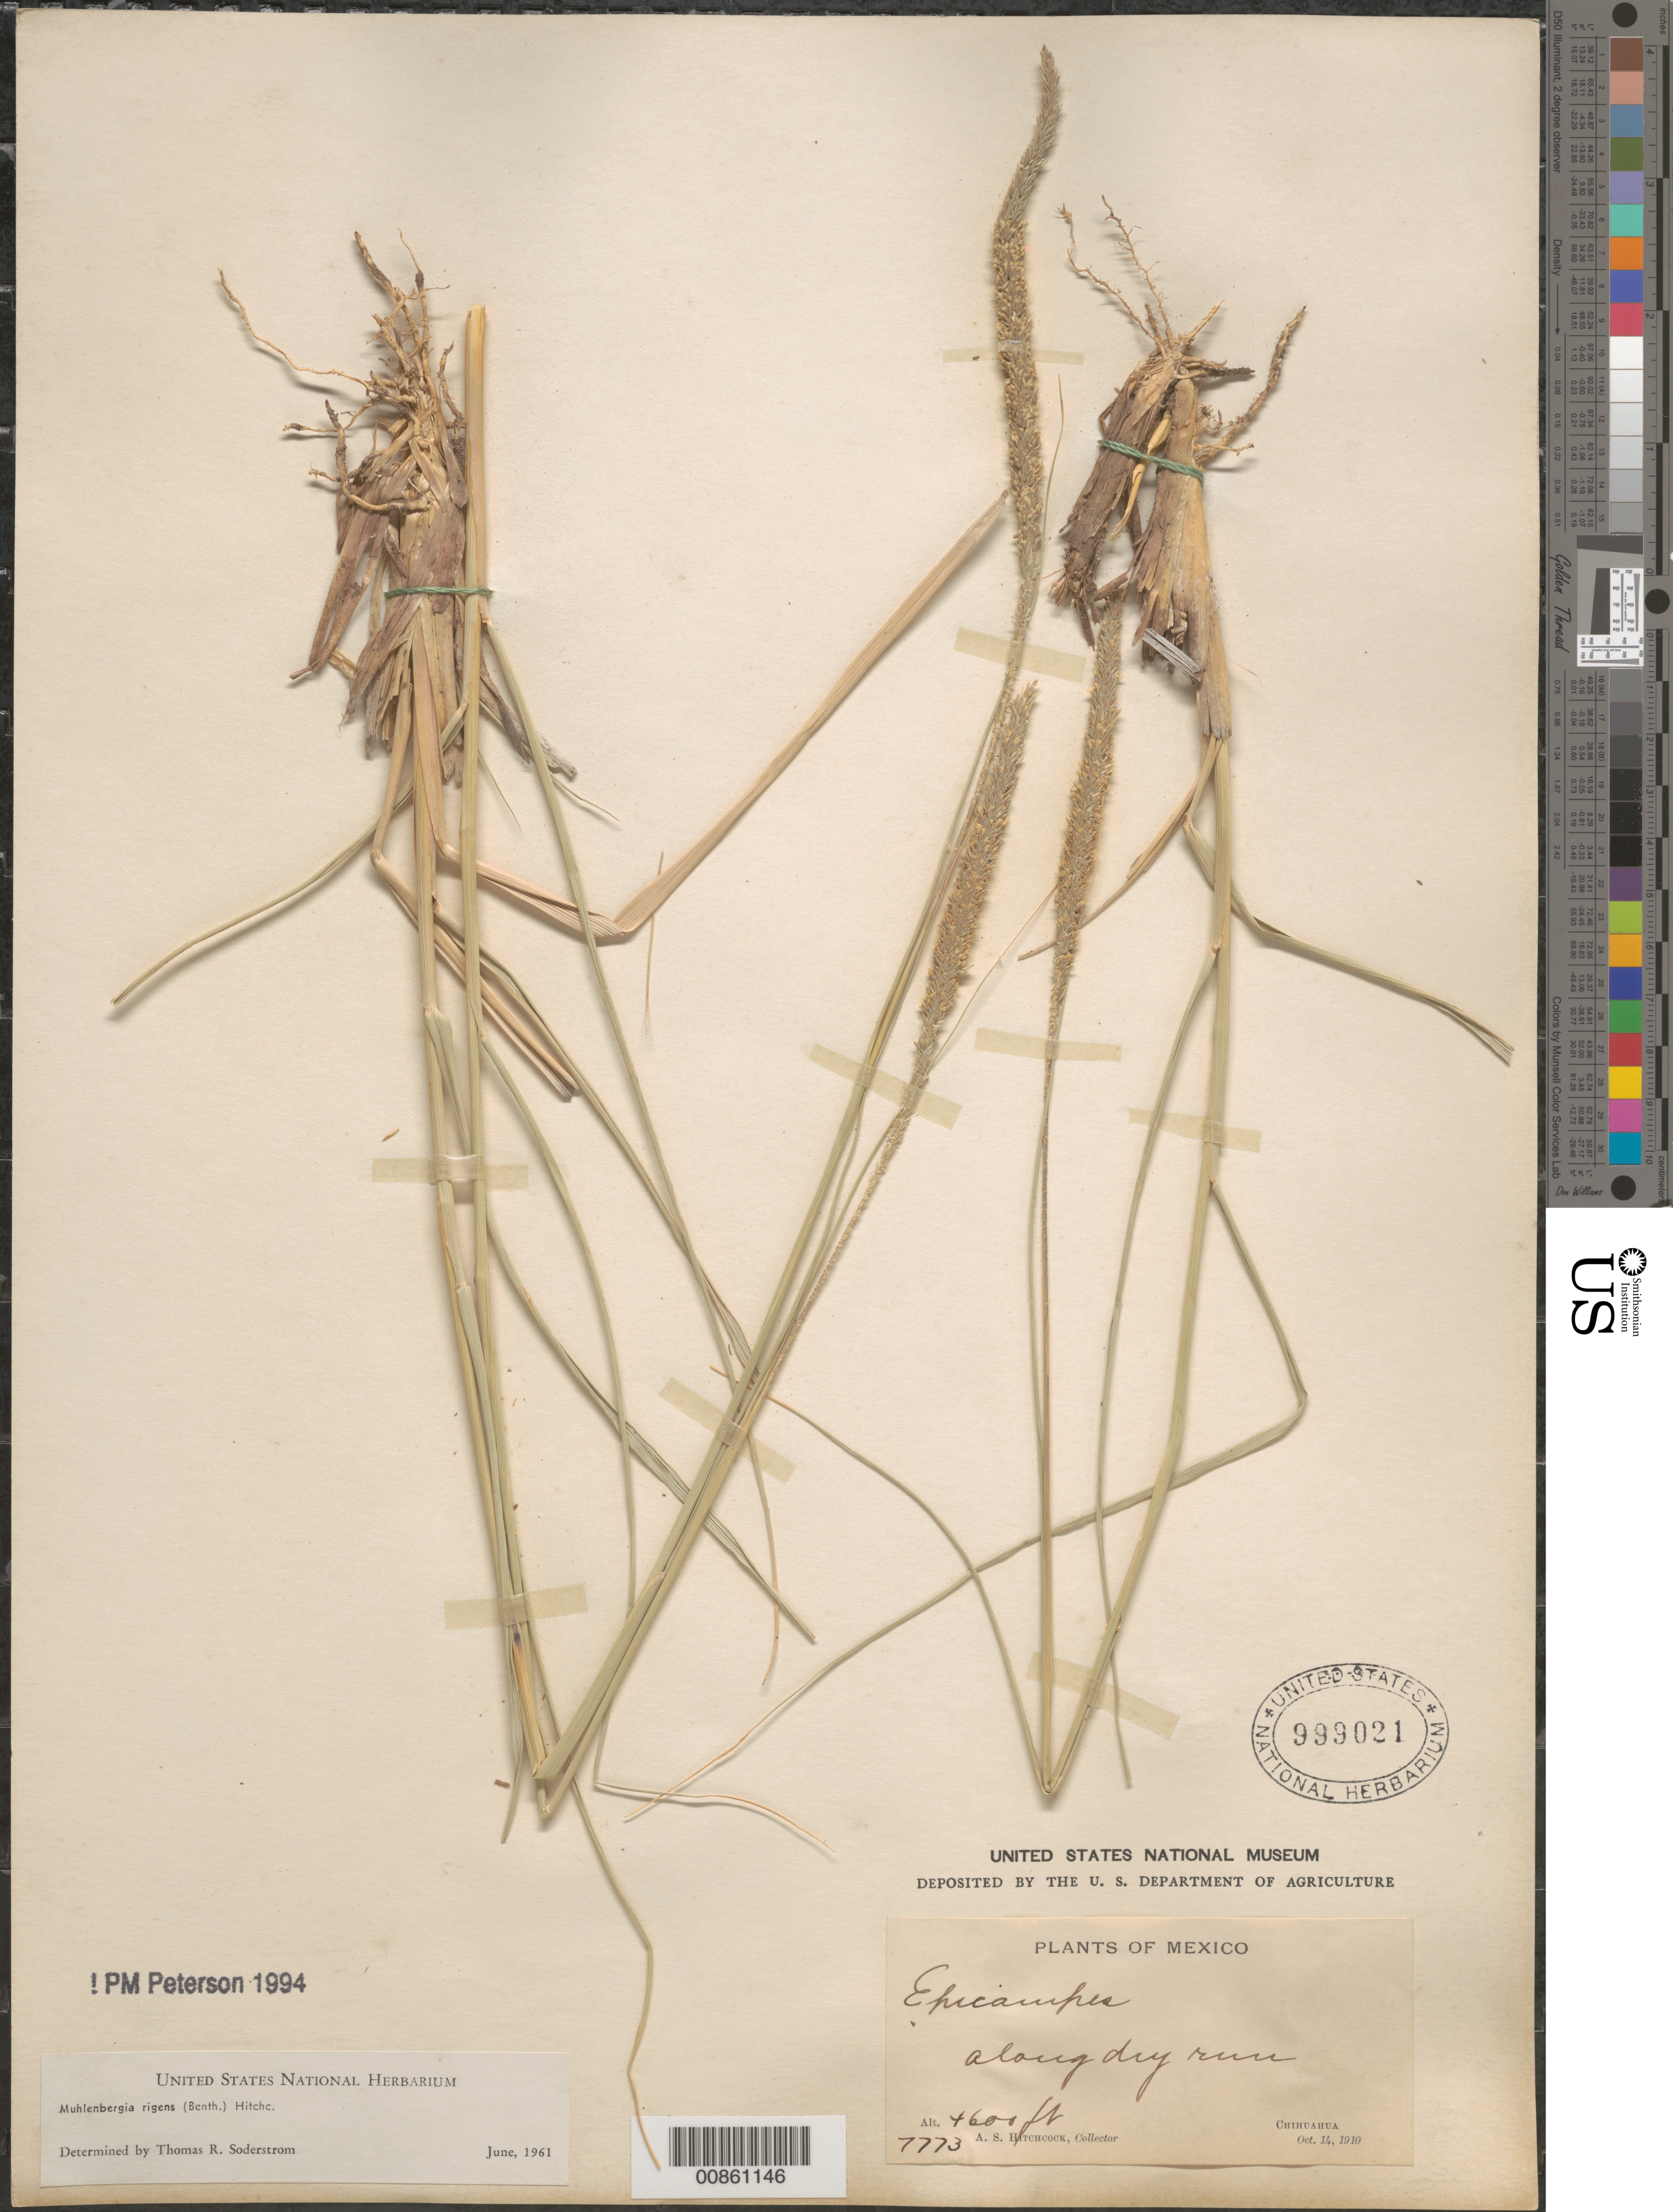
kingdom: Plantae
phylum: Tracheophyta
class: Liliopsida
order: Poales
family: Poaceae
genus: Muhlenbergia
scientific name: Muhlenbergia rigens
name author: (Benth.) Hitchc.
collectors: A. S. Hitchcock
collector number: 7773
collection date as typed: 14 Oct 1910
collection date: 1910-10-14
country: Mexico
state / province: Chihuahua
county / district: Chihuahua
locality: Chihuahua, Chih.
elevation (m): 1402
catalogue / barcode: US 999021